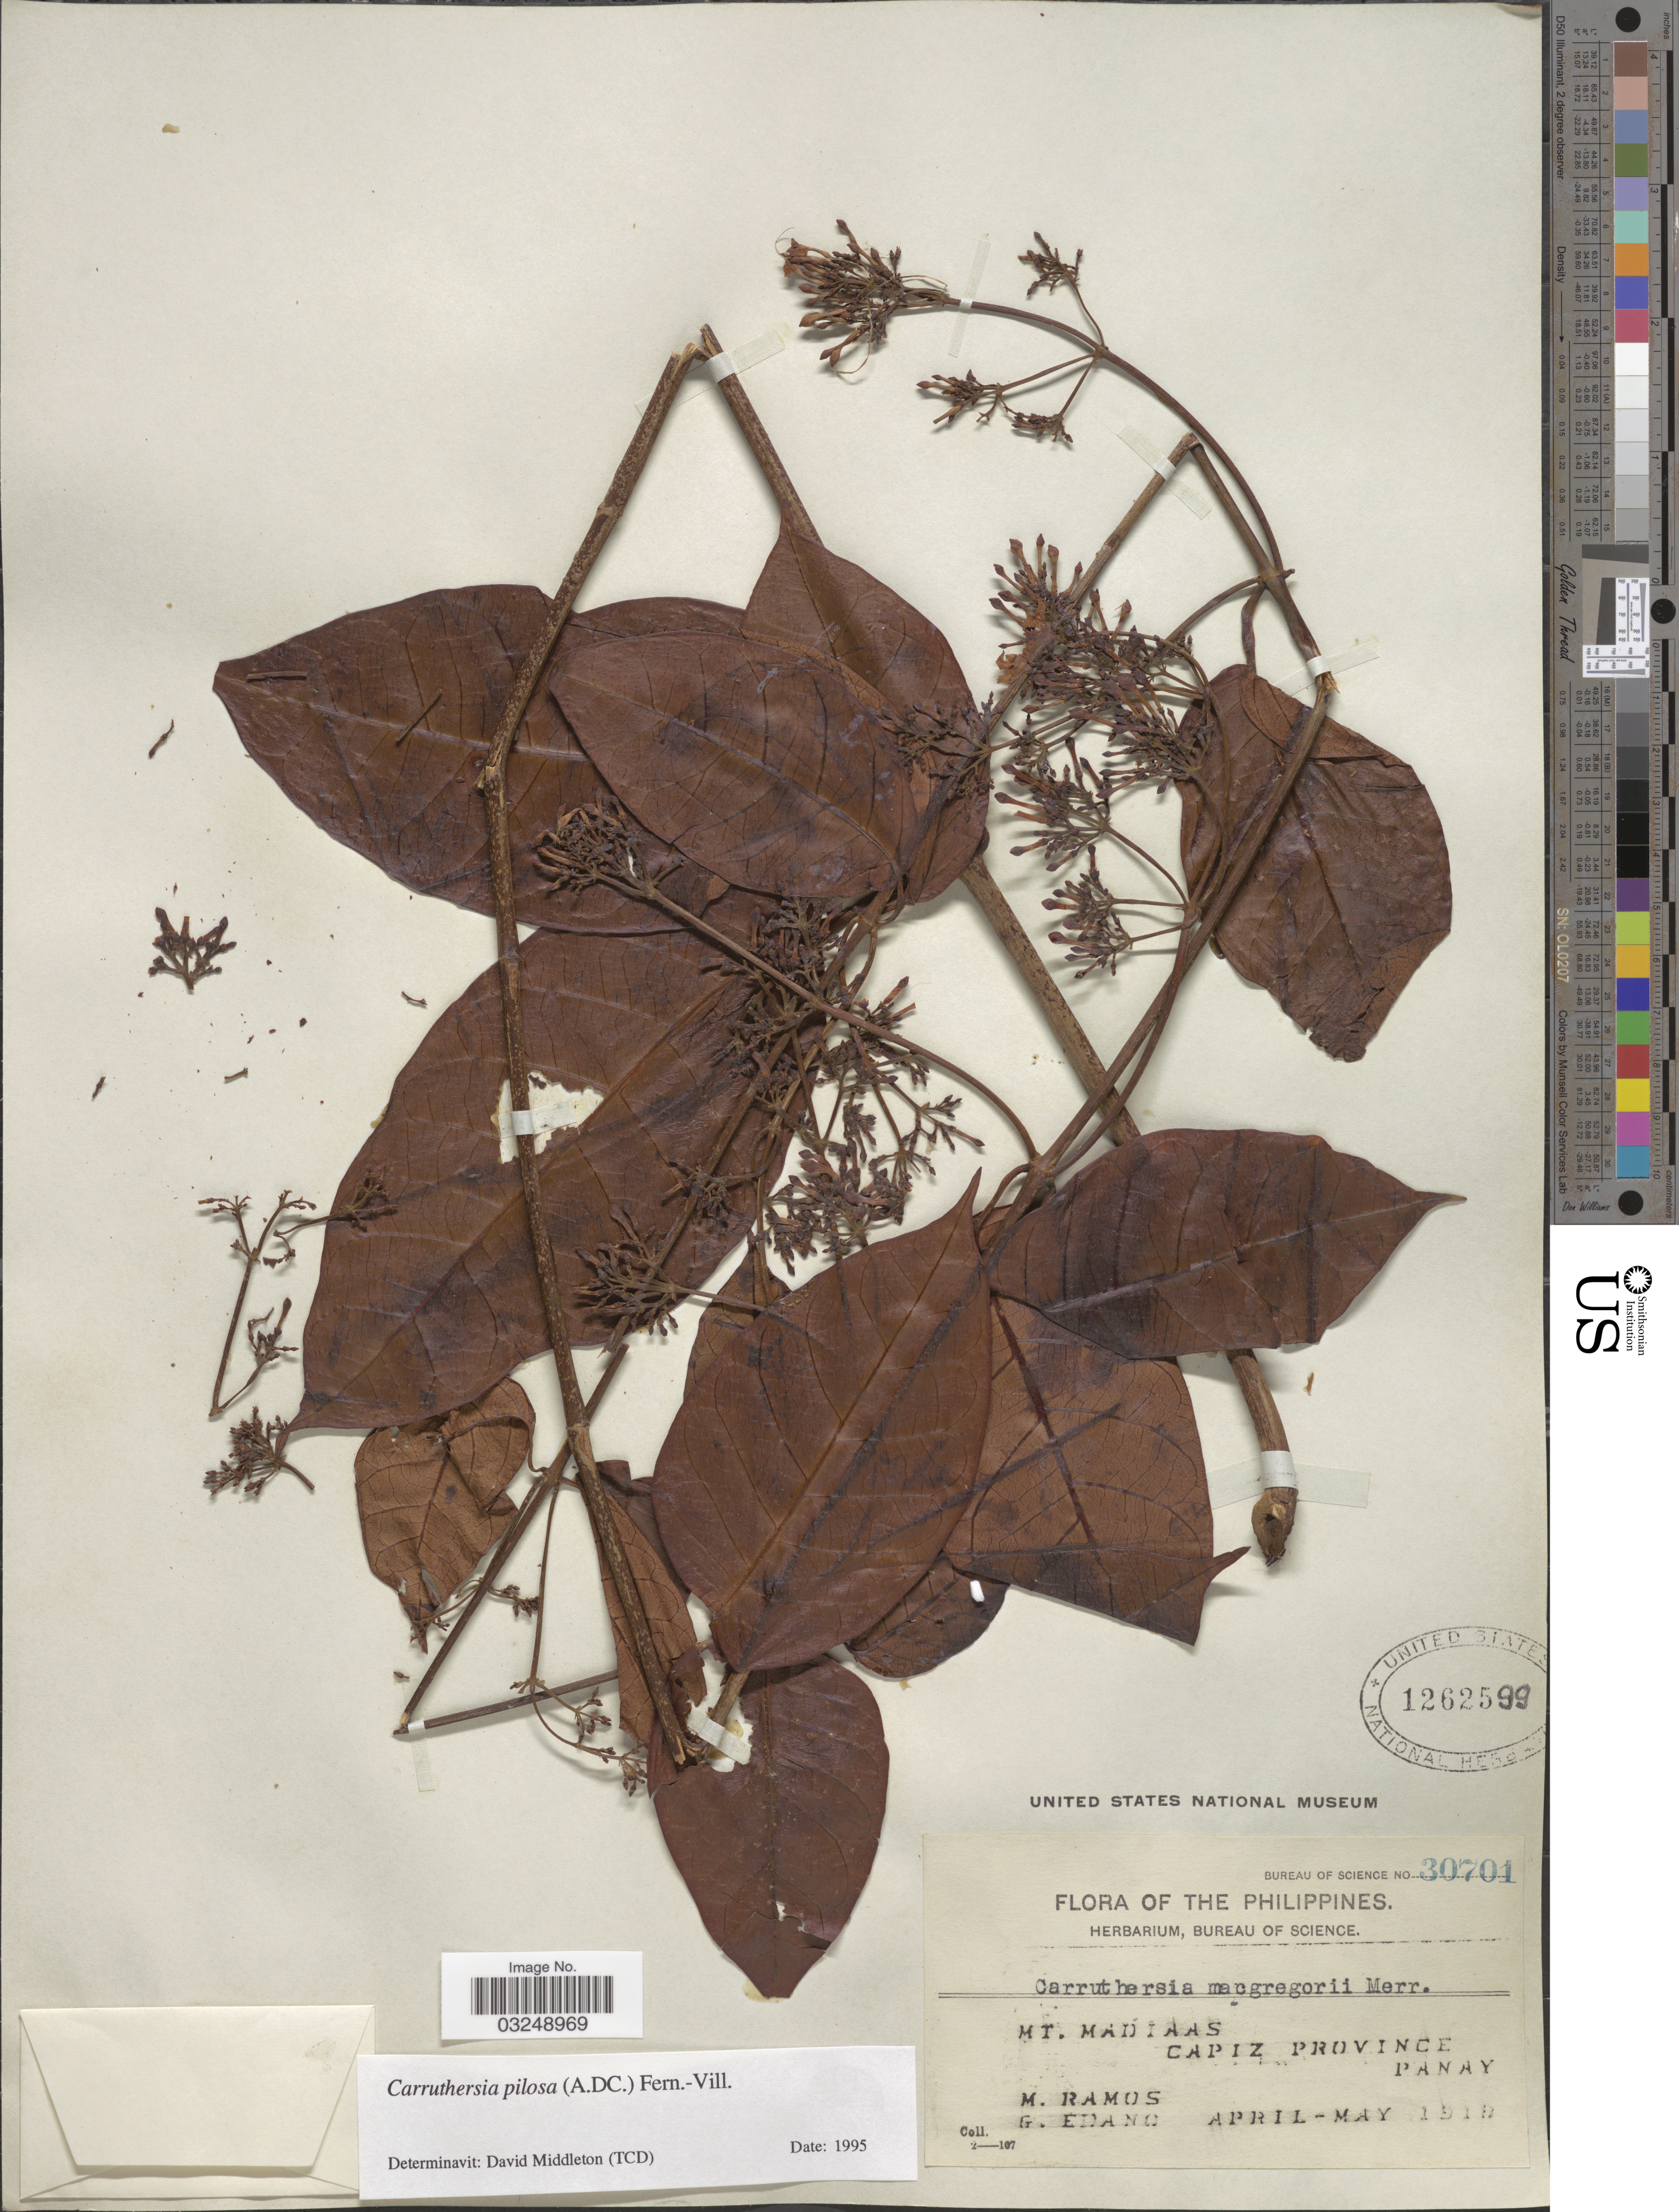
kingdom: Plantae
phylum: Tracheophyta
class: Magnoliopsida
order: Gentianales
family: Apocynaceae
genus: Carruthersia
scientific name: Carruthersia pilosa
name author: (DC.) Fern.-Vill.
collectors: M. Ramos & G. Edaño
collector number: Bureau of Science 30701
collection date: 1918-04/1918-05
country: Philippines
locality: Mt. Madiaas, Capiz Province, Panay.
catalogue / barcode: US 1262599